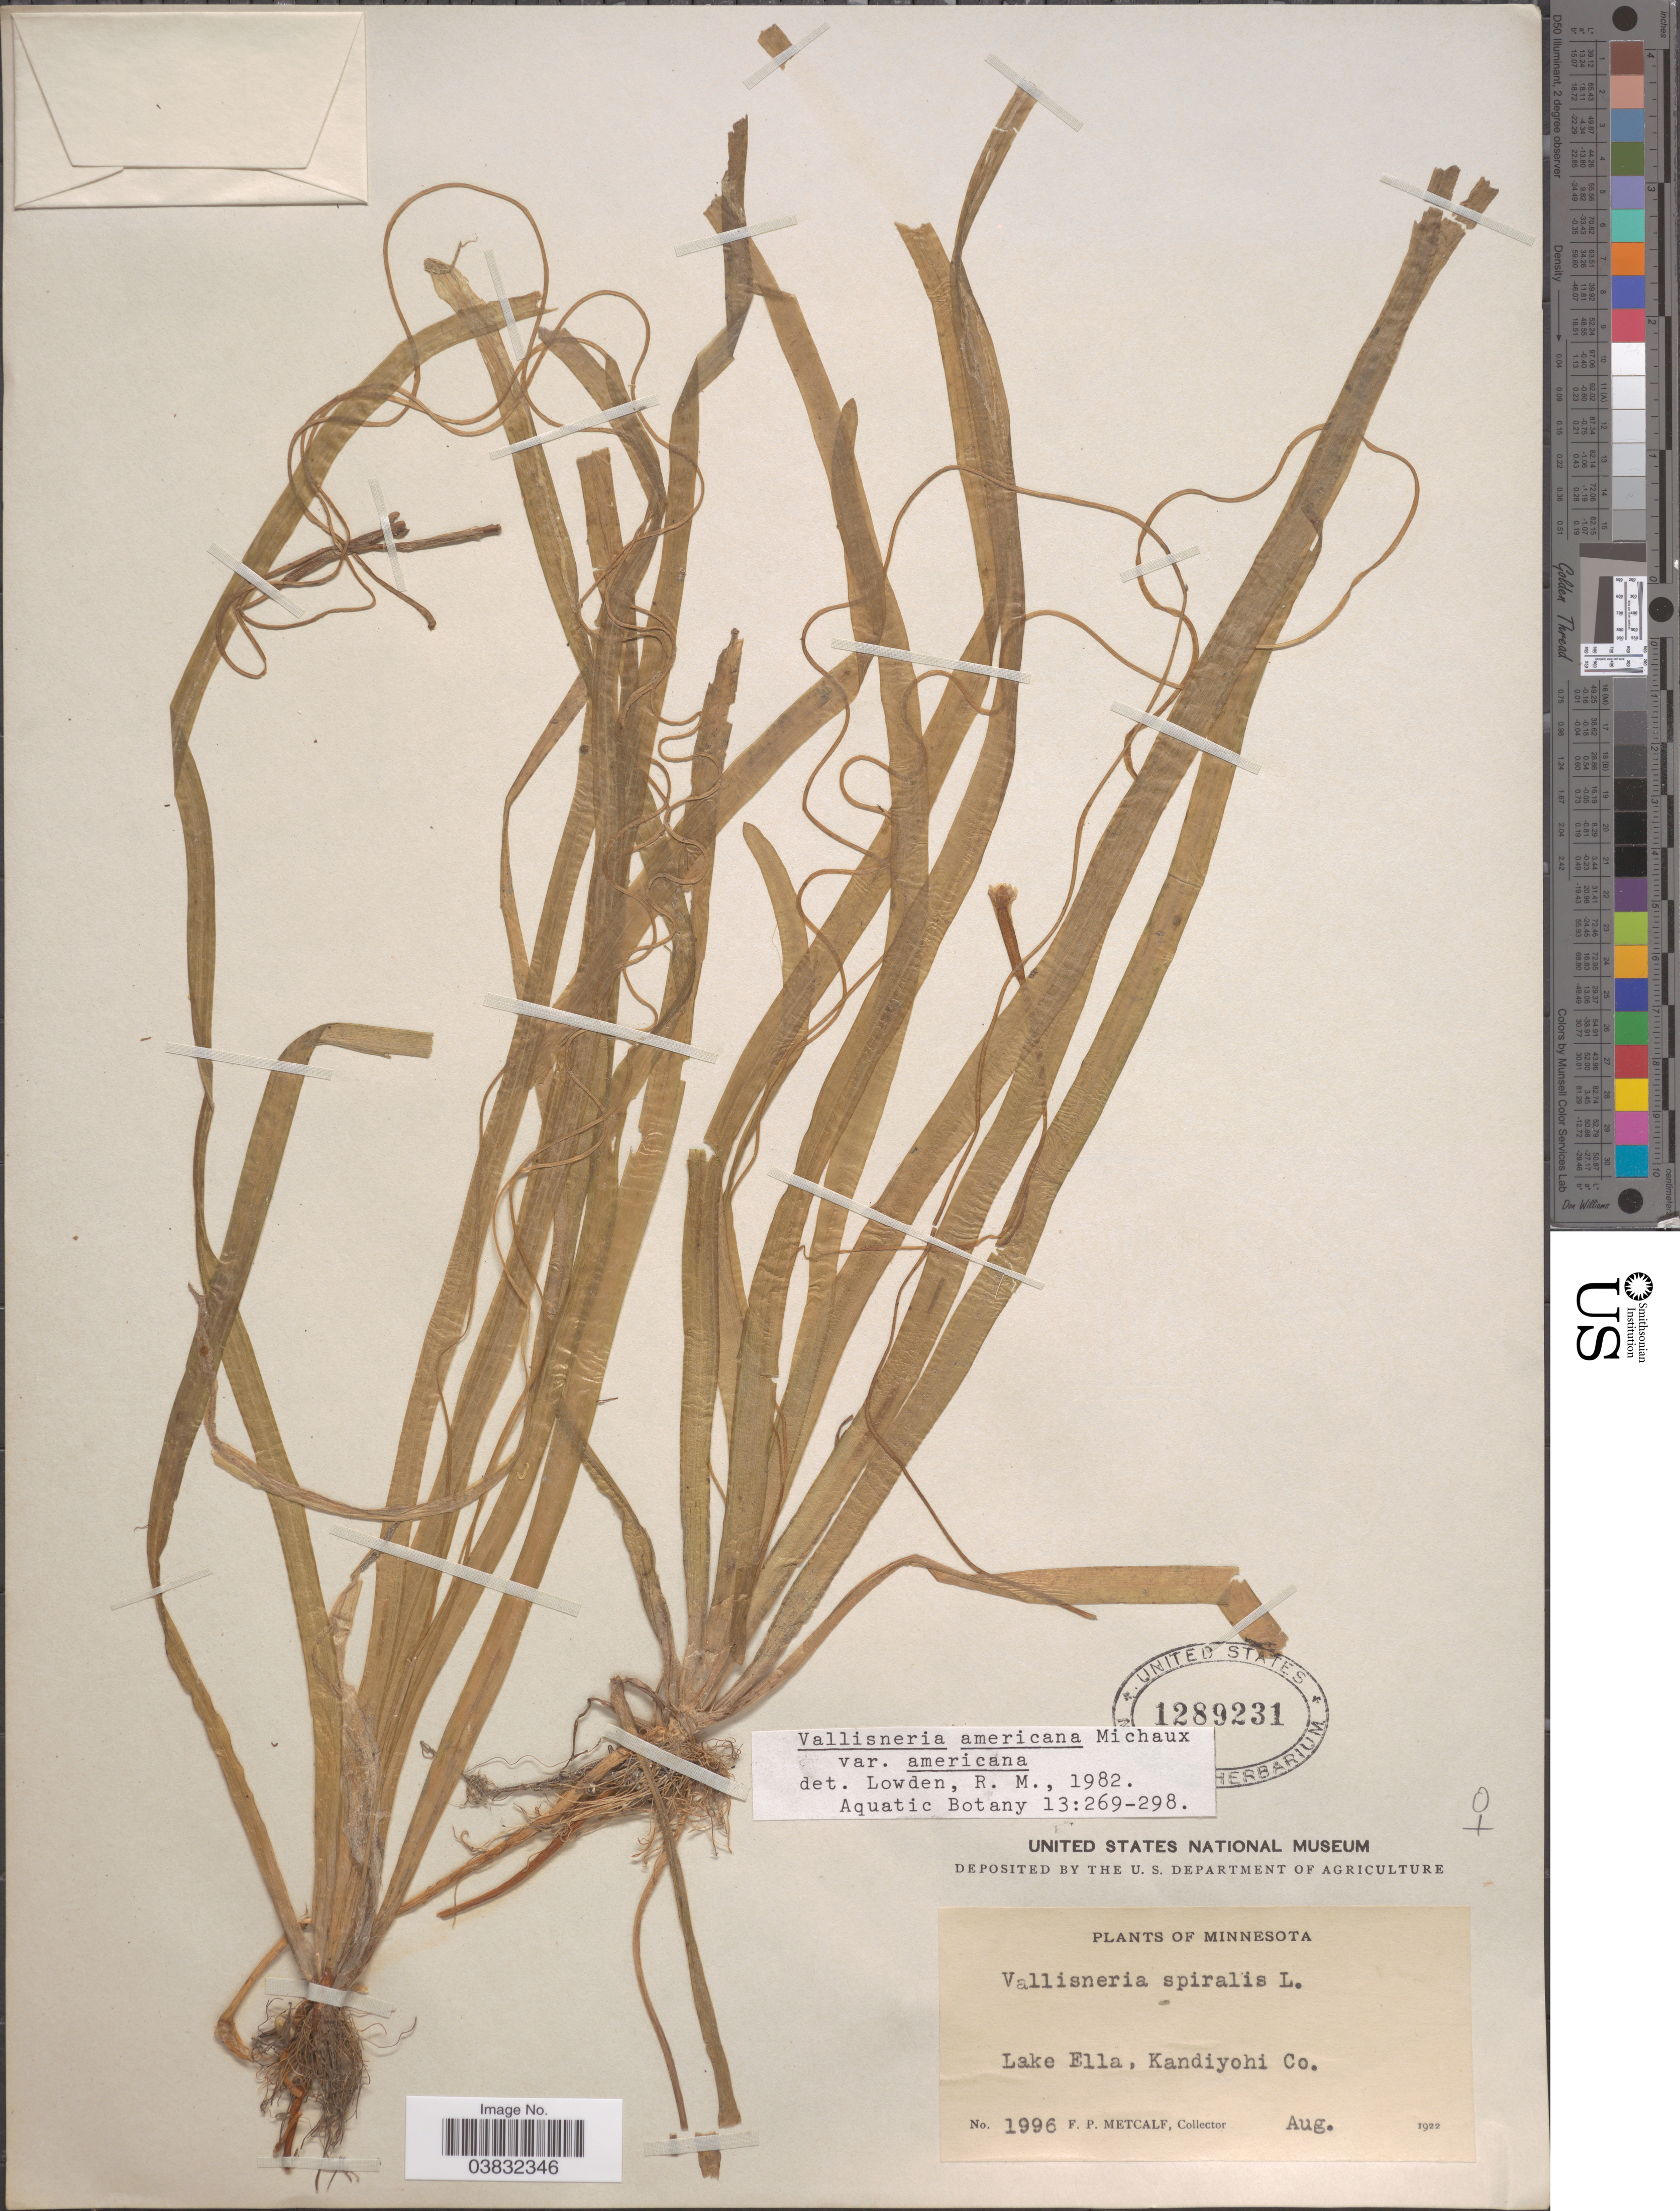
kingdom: Plantae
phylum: Tracheophyta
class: Liliopsida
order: Alismatales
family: Hydrocharitaceae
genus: Vallisneria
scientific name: Vallisneria americana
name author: Michx.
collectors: F. Metcalf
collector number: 1996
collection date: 1922-08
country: United States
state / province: Minnesota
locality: Lake Ella, Kandiyohi Co.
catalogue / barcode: US 1289231